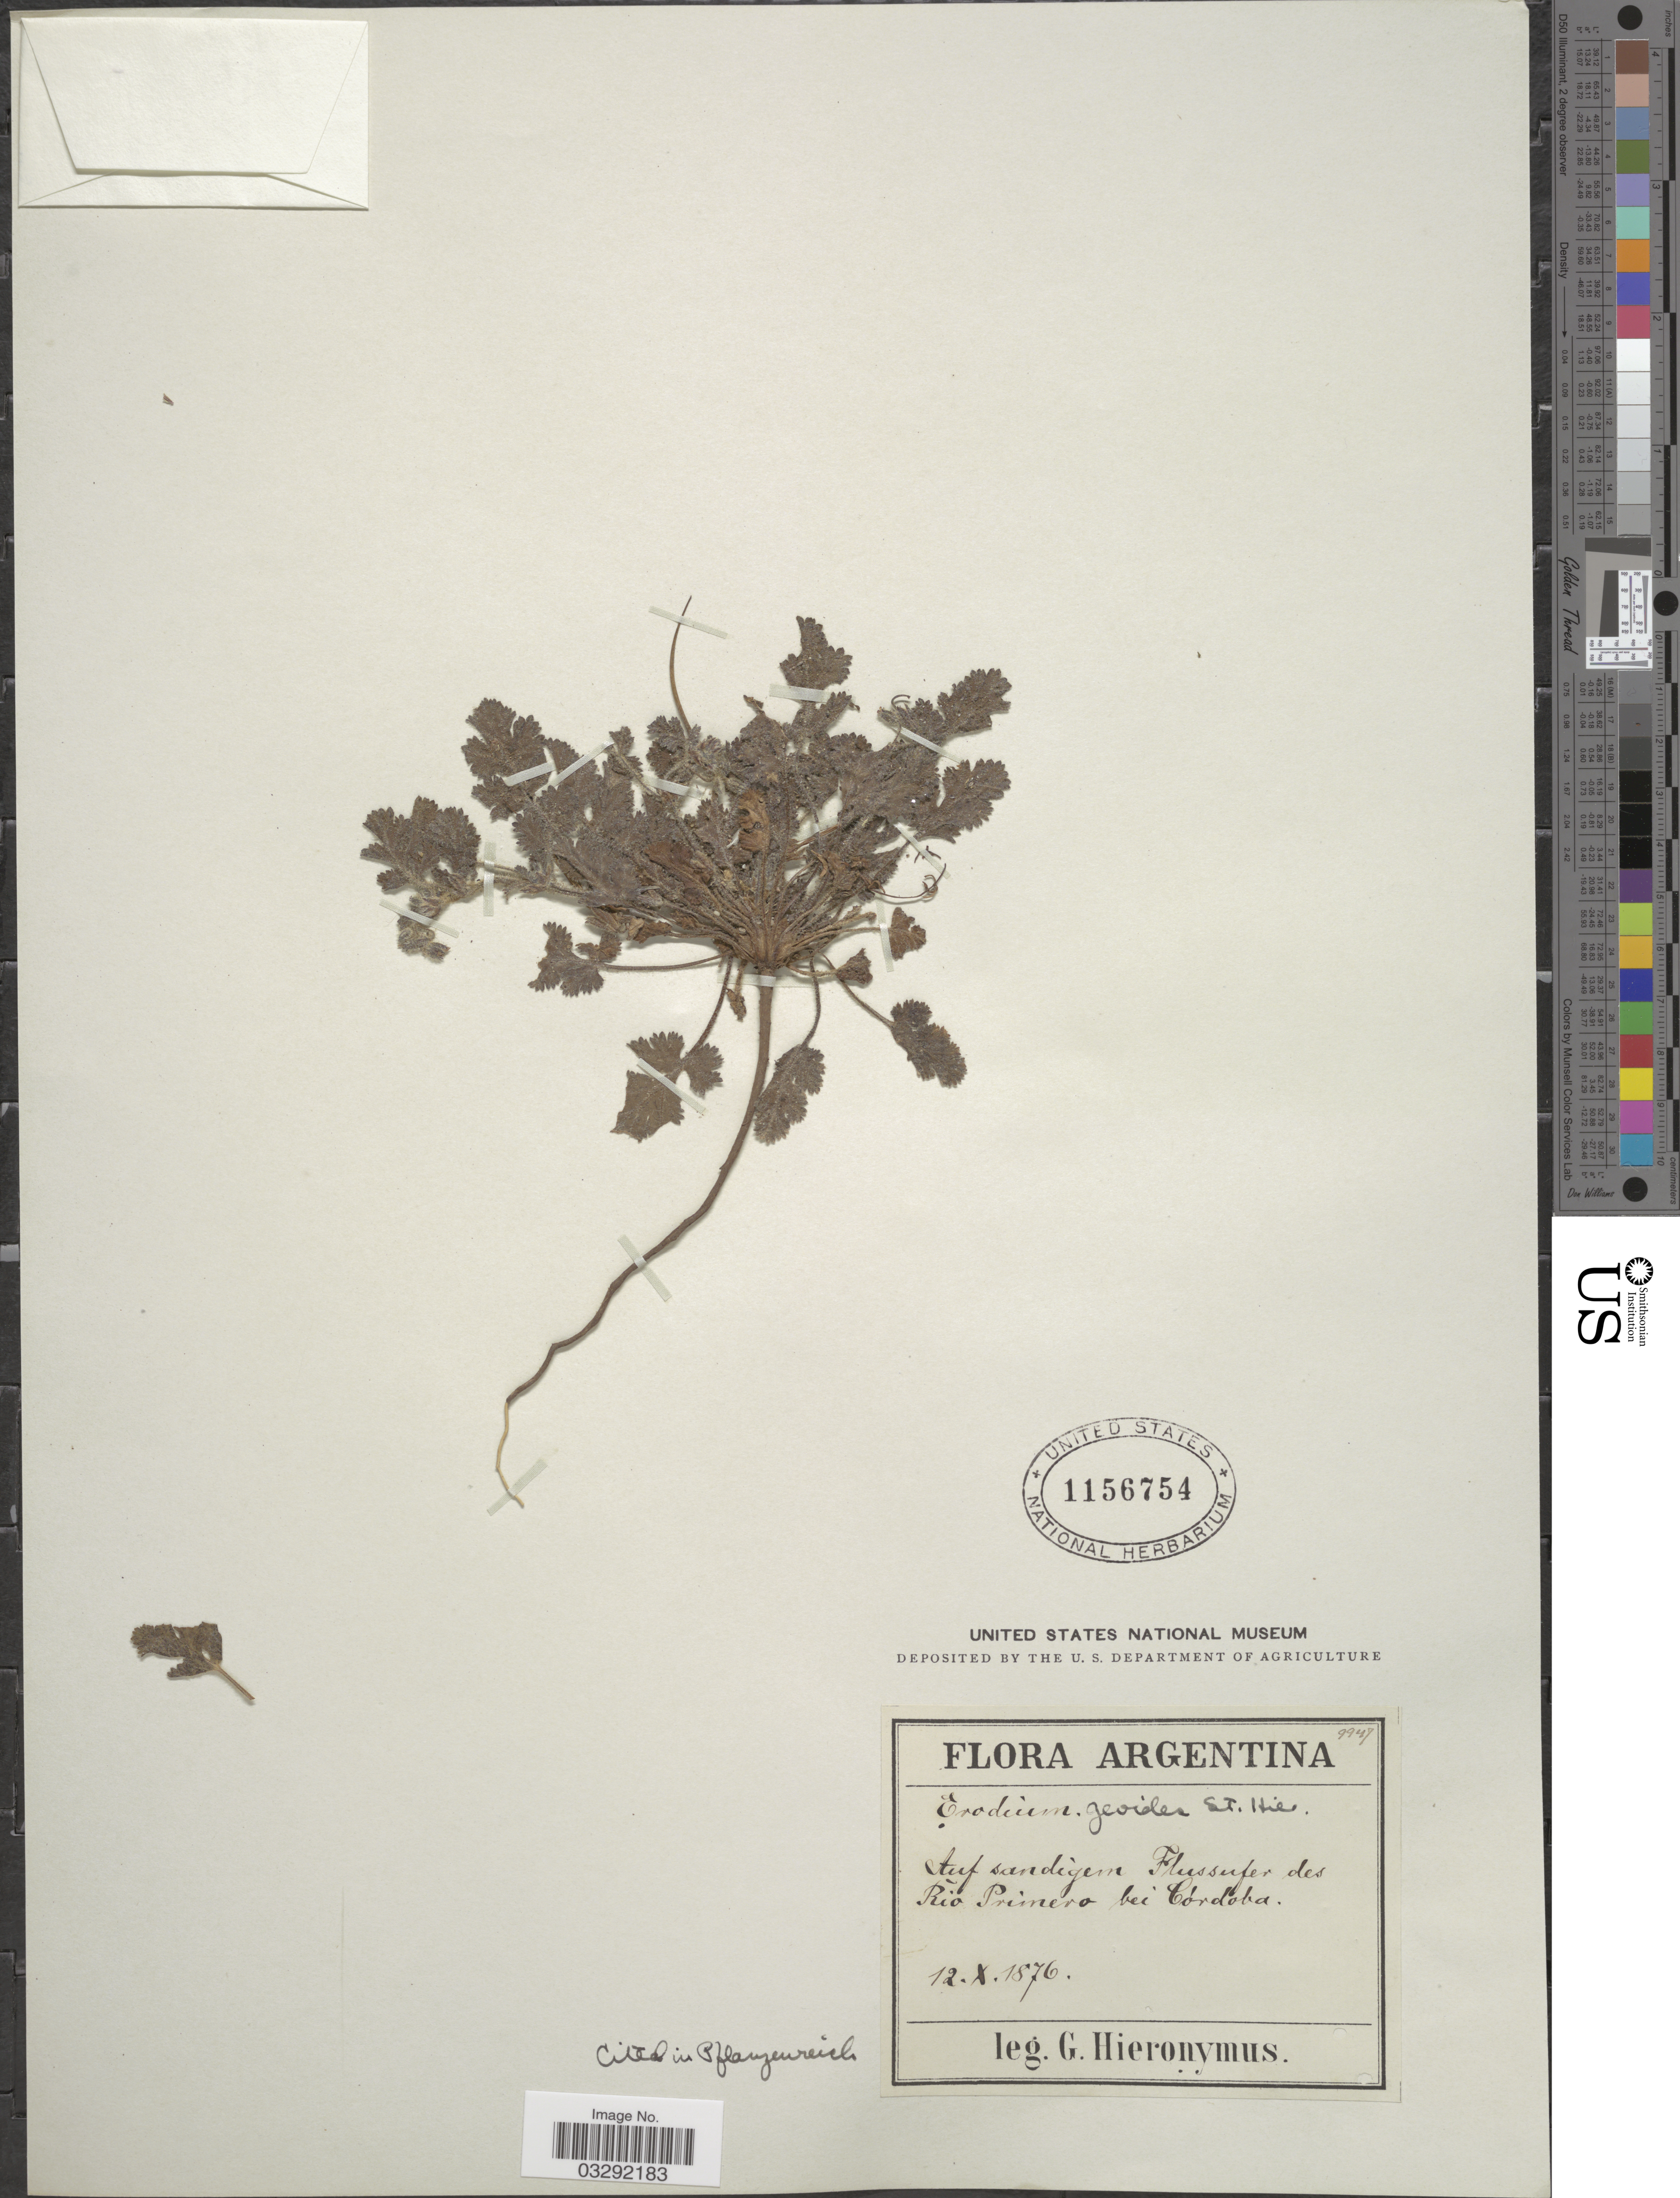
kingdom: Plantae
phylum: Tracheophyta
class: Magnoliopsida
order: Geraniales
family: Geraniaceae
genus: Erodium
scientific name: Erodium geoides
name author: A. St.-Hil.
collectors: G. H. Hieronymus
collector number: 9947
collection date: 1876-10-12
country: Argentina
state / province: Cordoba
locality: Rio Primero bei Córdoba.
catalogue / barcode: US 1156754